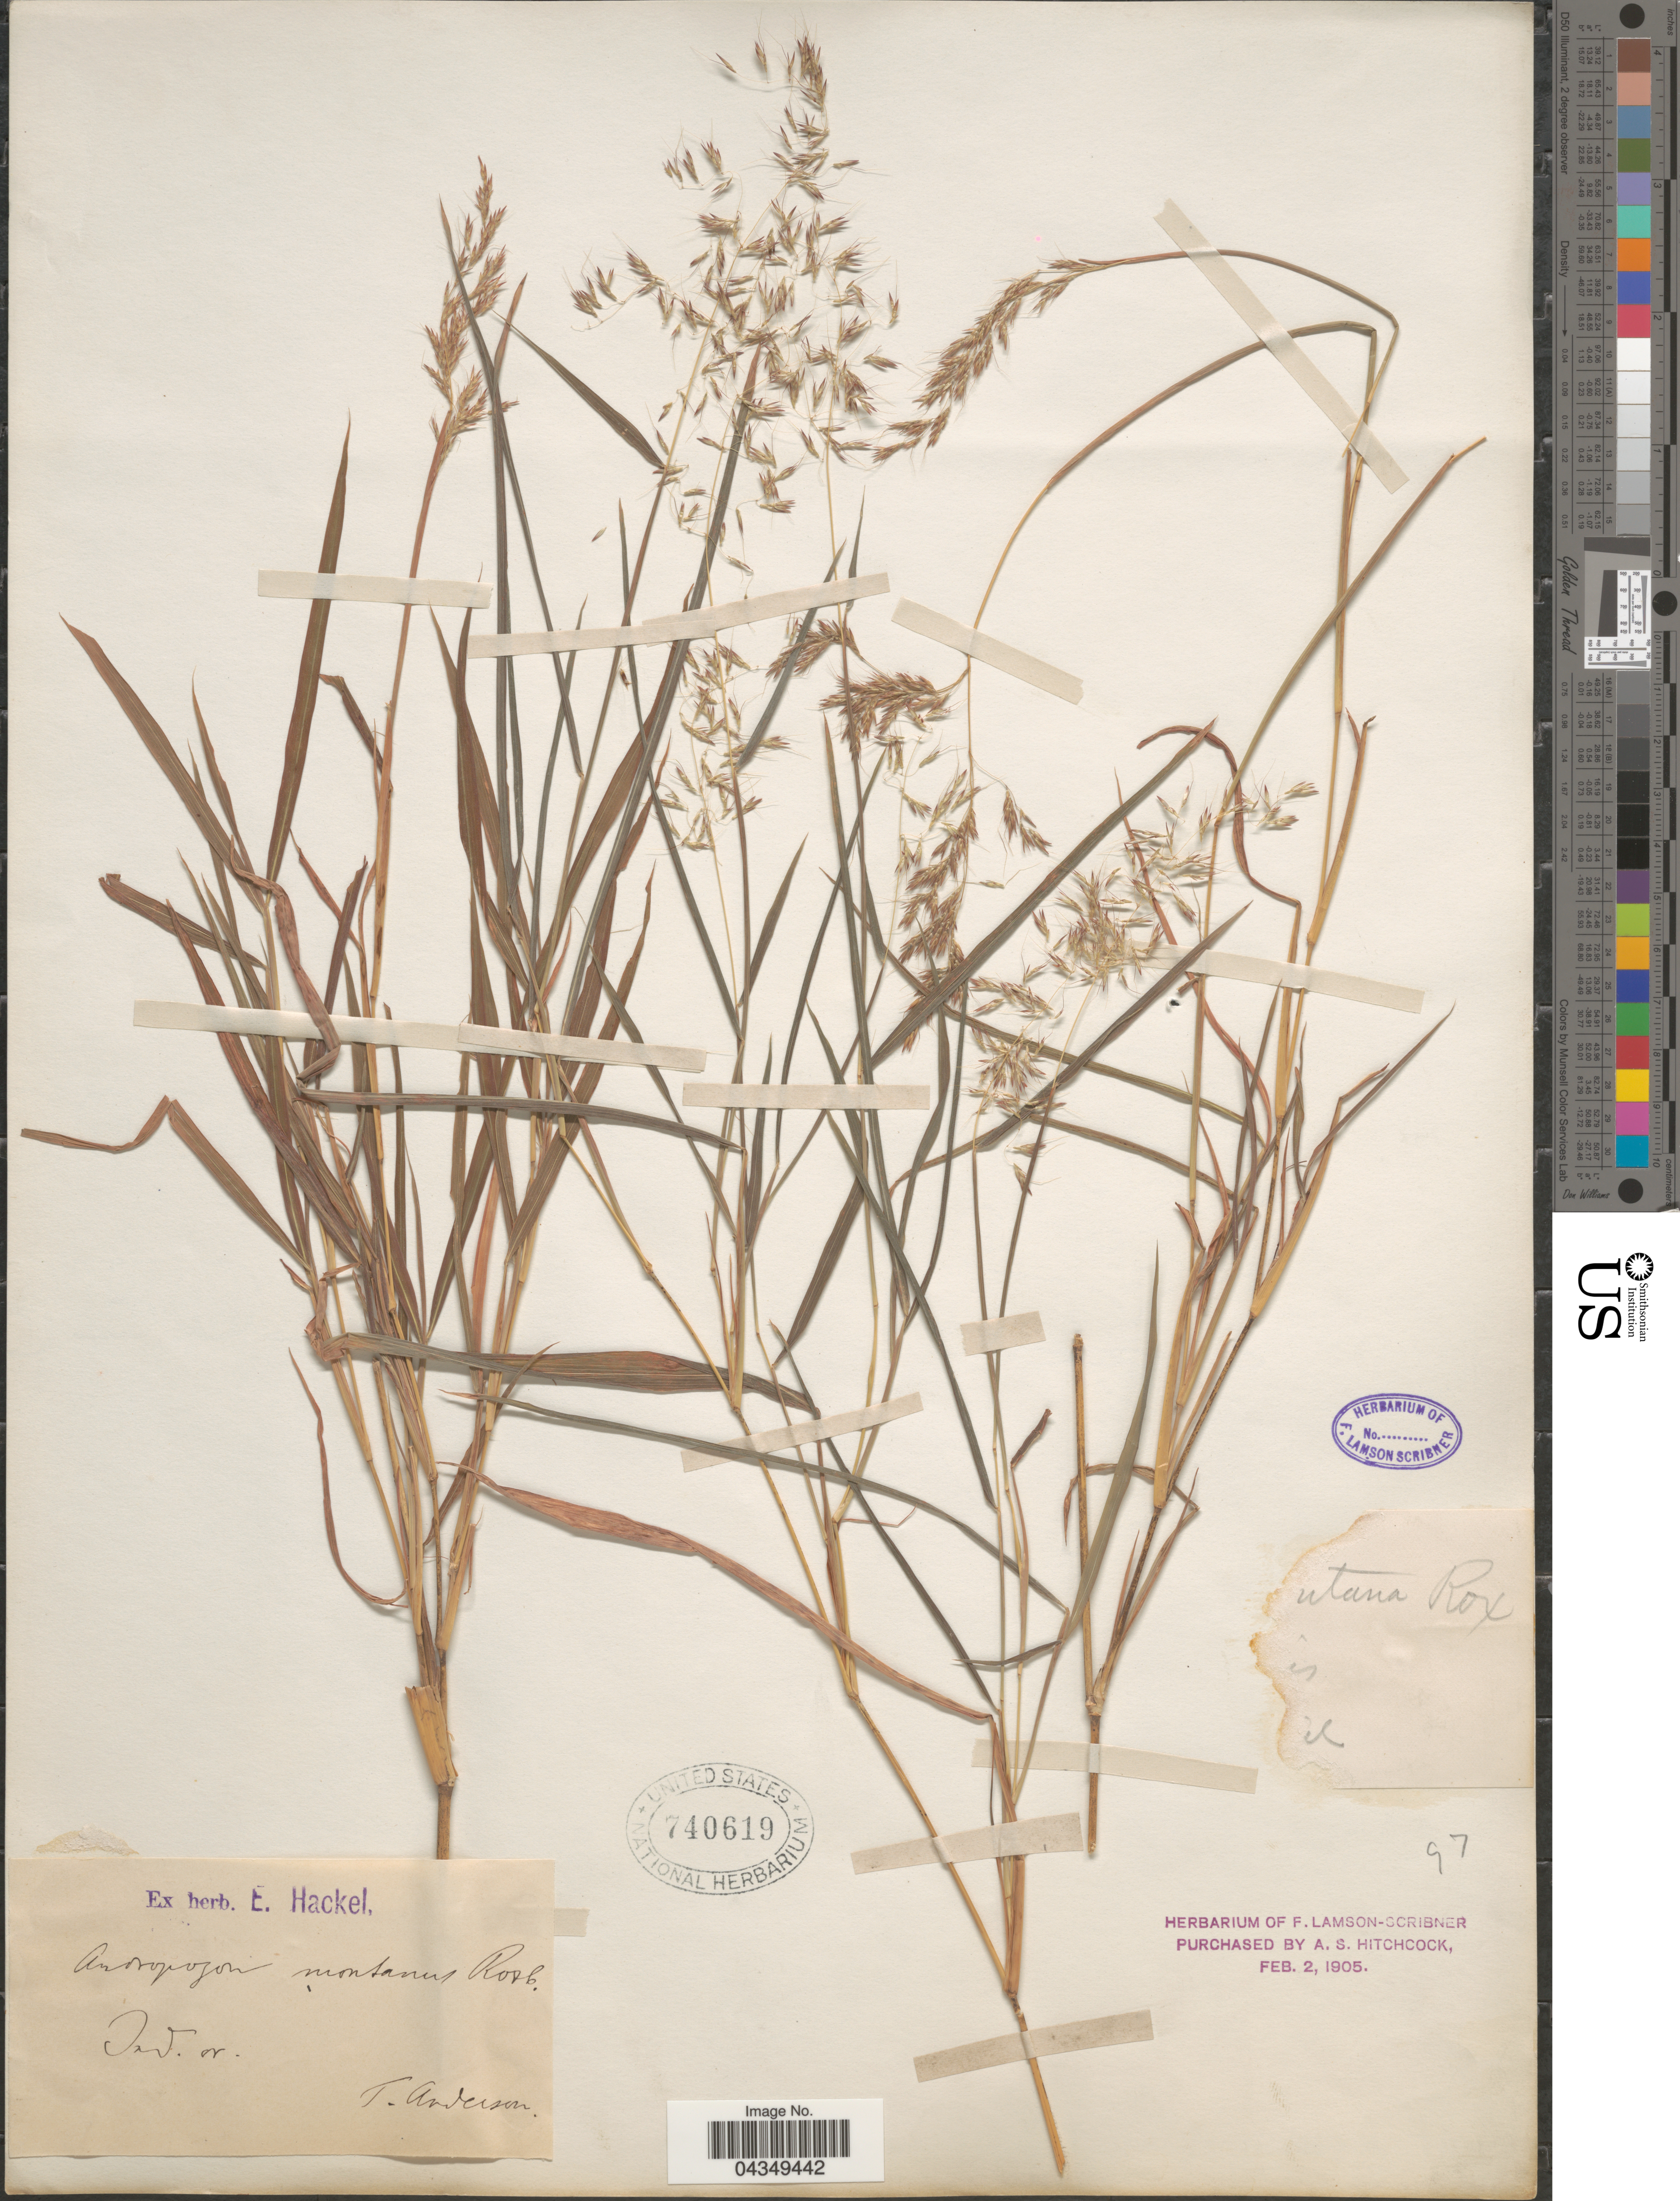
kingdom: Plantae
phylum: Tracheophyta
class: Liliopsida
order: Poales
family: Poaceae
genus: Capillipedium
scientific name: Capillipedium assimile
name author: (Steud.) A. Camus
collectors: T. Anderson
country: India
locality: Ind. or.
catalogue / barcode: US 740619